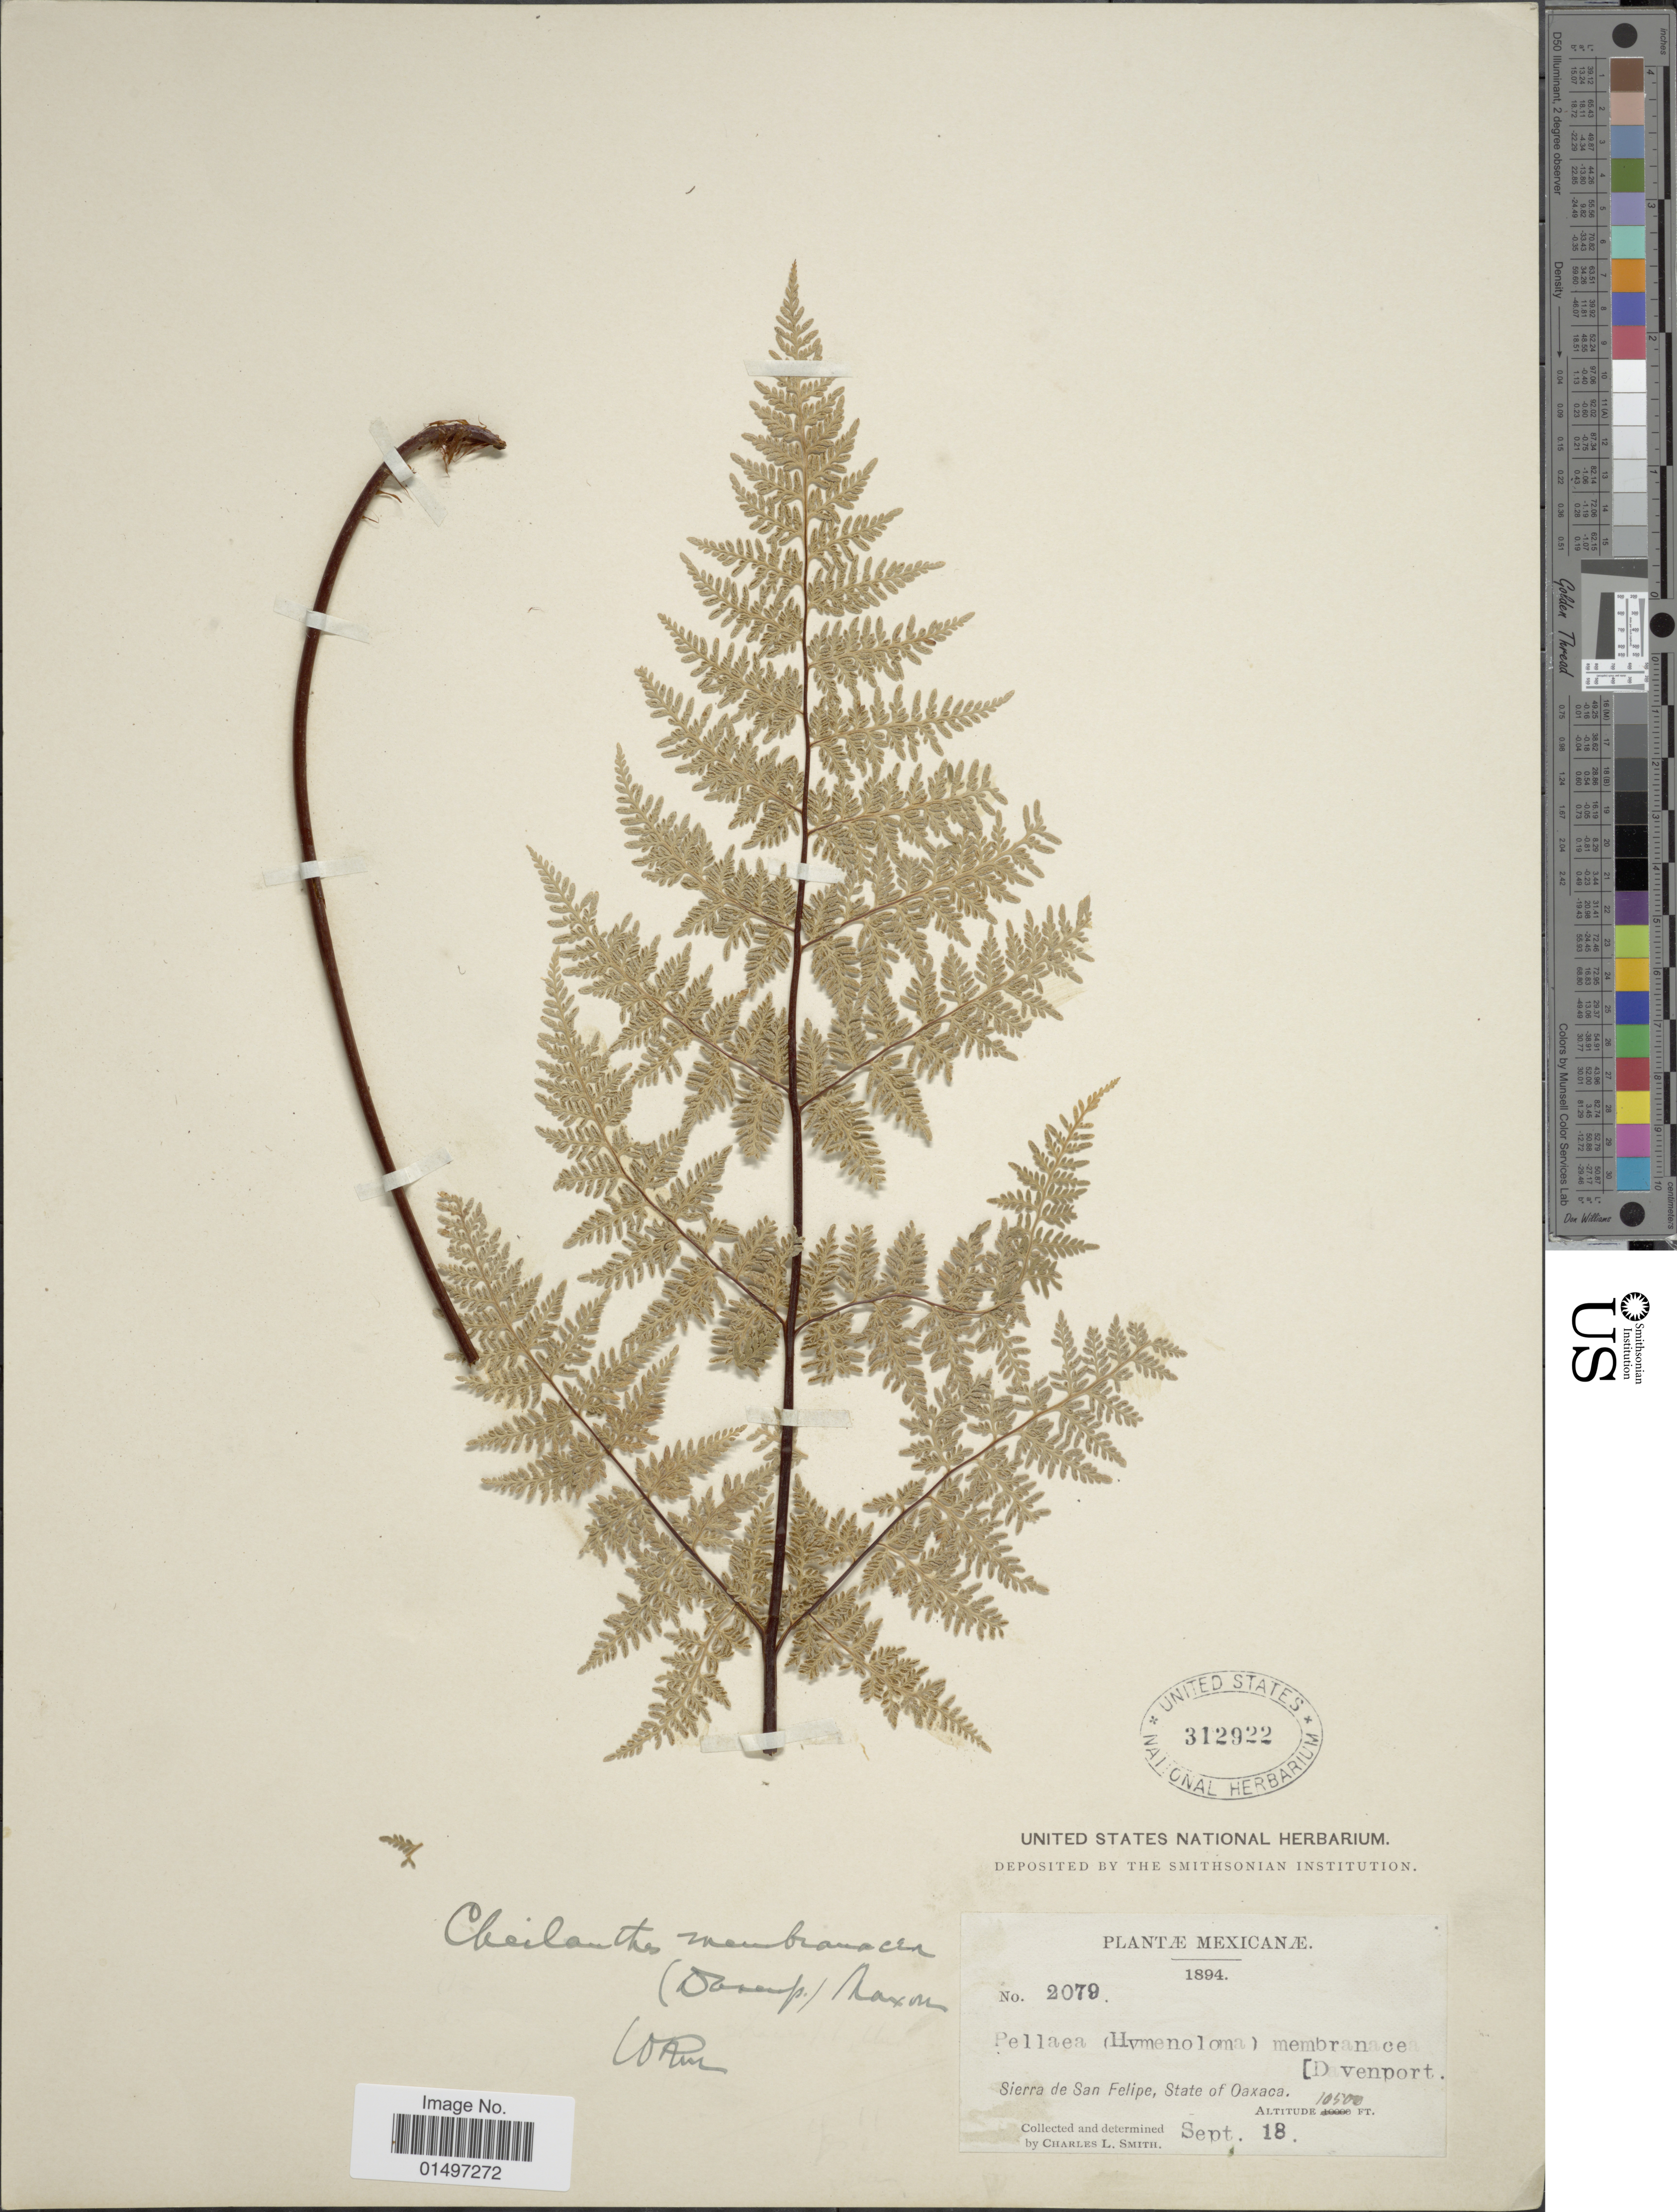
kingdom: Plantae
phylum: Tracheophyta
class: Polypodiopsida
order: Polypodiales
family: Pteridaceae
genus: Gaga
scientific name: Gaga membranacea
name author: (Davenp.) Fay W. Li & Windham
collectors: C. L. Smith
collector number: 2079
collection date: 1894-09-18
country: Mexico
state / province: Oaxaca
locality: Sierra de San Felipe, State of Oaxaca.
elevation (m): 3200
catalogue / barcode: US 312922